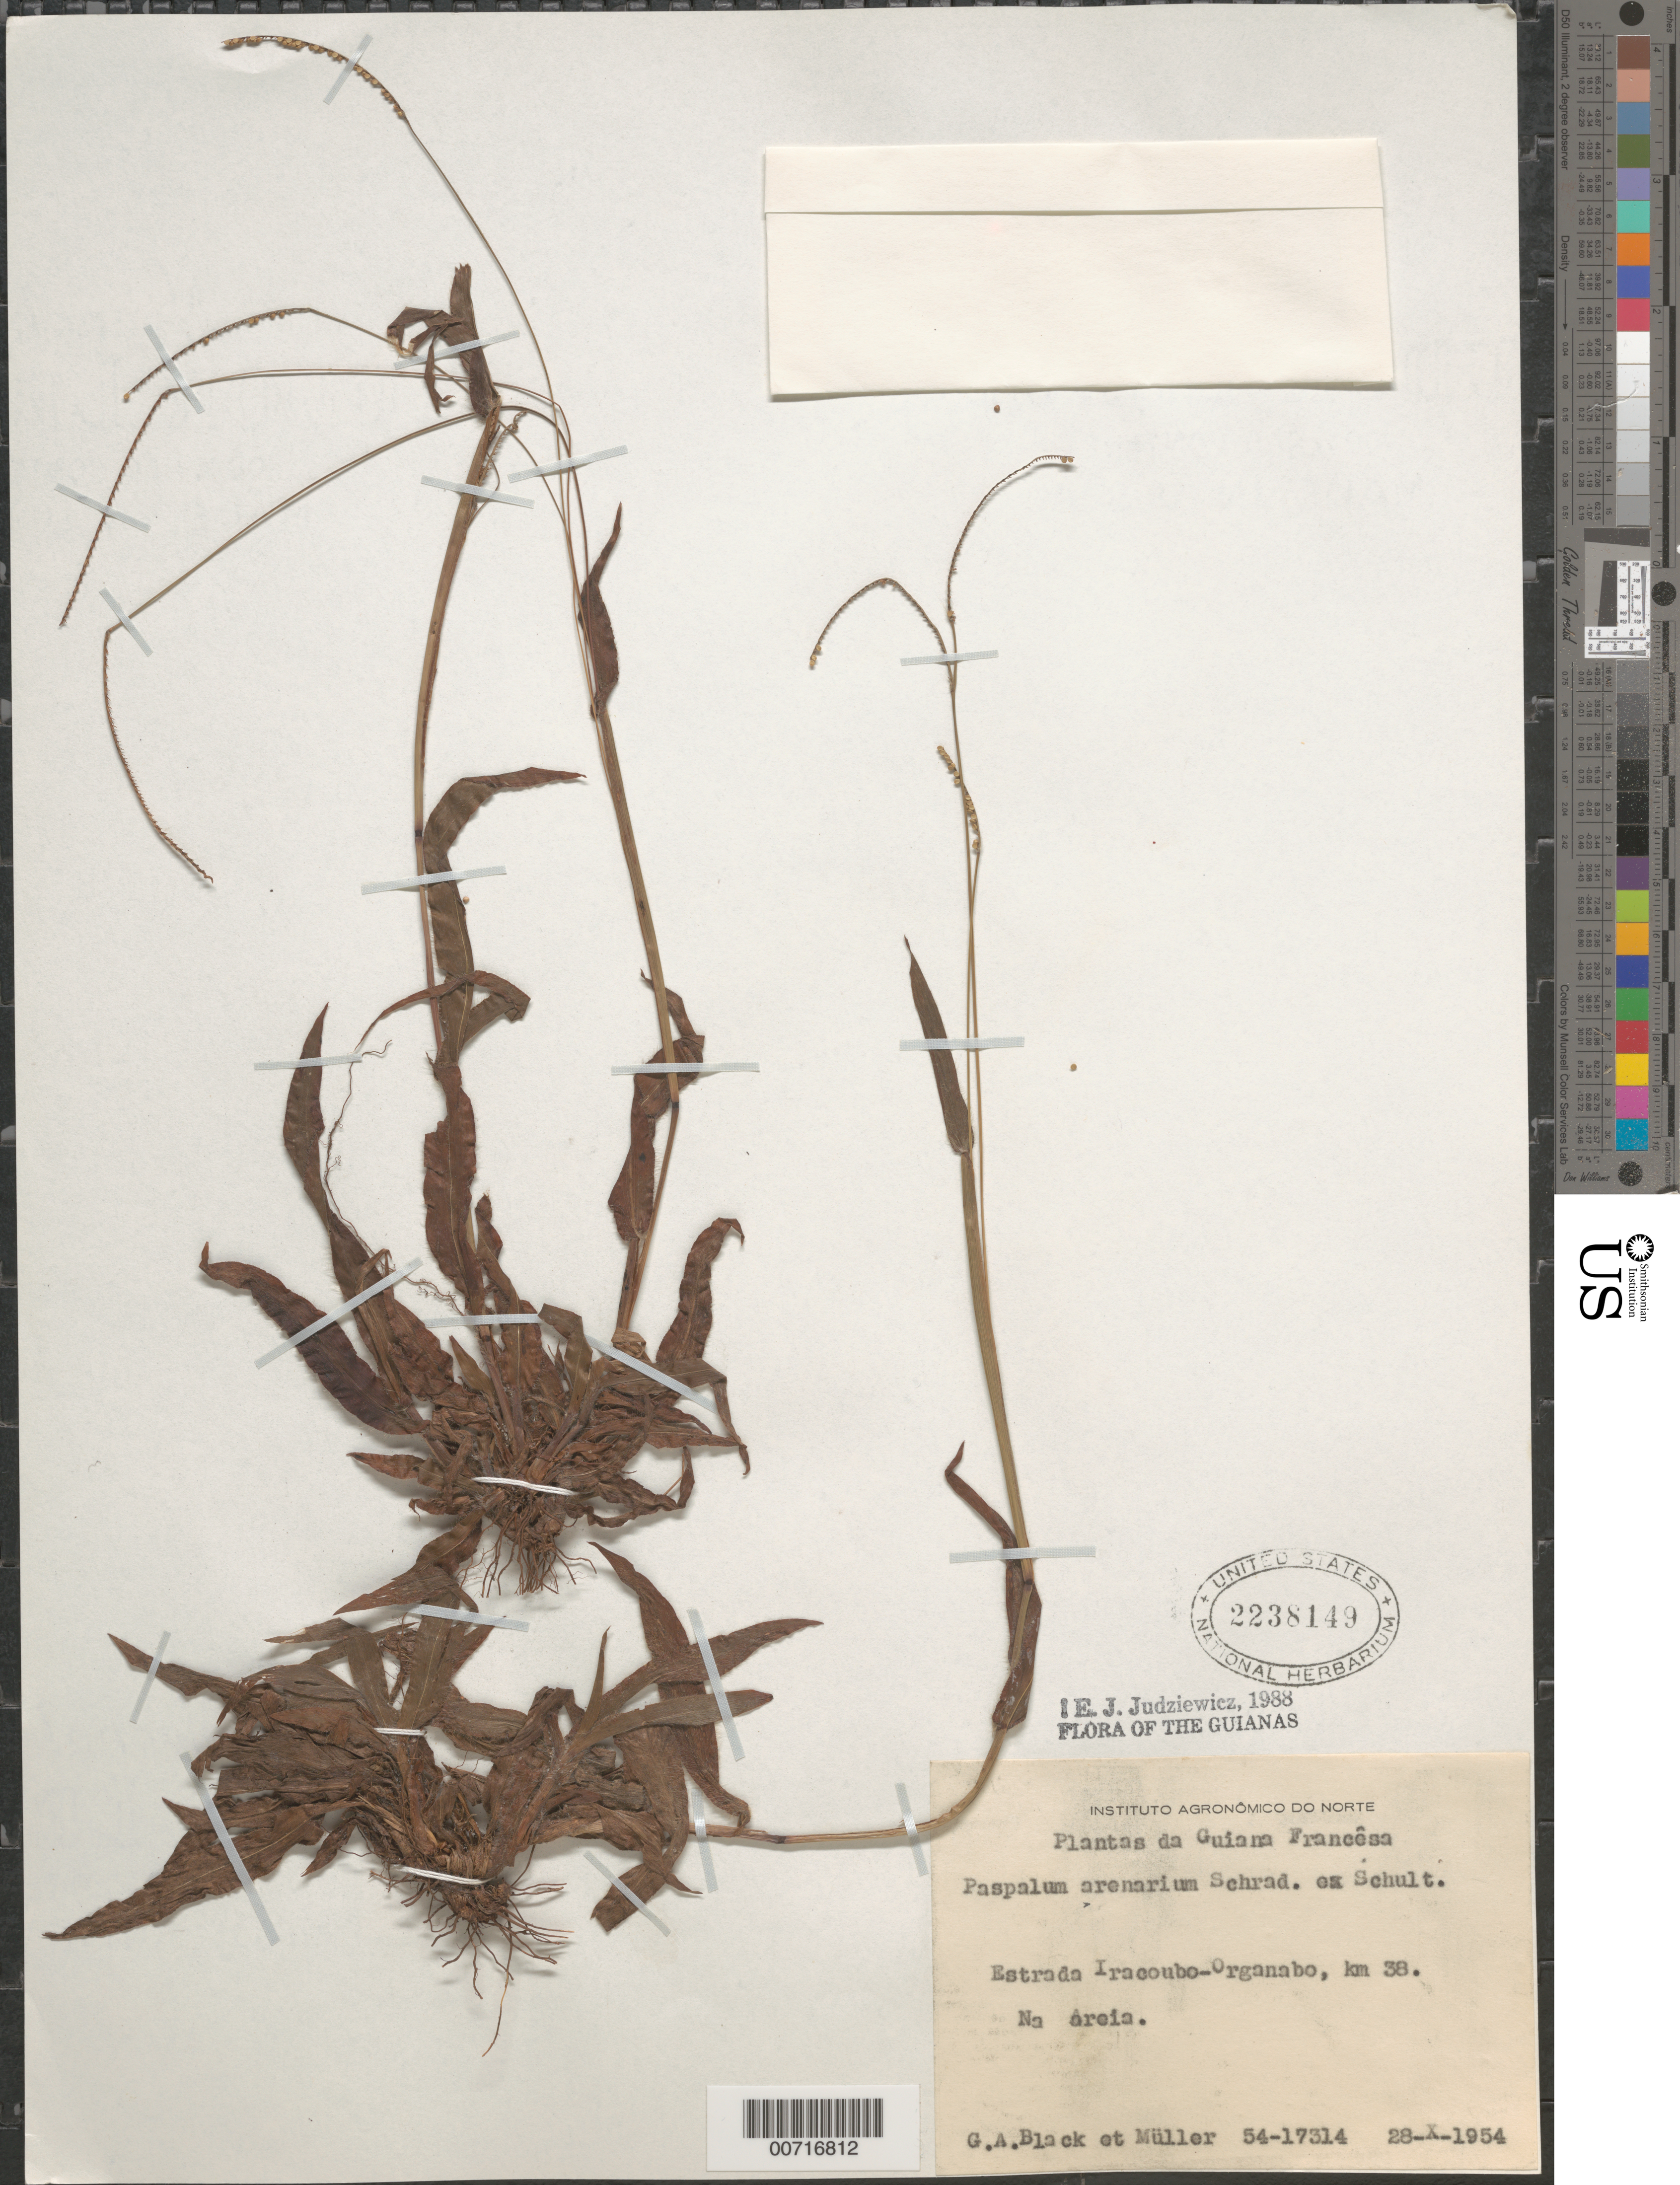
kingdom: Plantae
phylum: Tracheophyta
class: Liliopsida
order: Poales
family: Poaceae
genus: Paspalum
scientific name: Paspalum arenarium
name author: Schrad.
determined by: Judziewicz, E. J.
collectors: G. A. Black & -- Müller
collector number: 54 17314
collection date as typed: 28-Oct-54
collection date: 1954-10-28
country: French Guiana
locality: Estrada Iracoubo-Organabo, km 38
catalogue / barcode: US 2238149